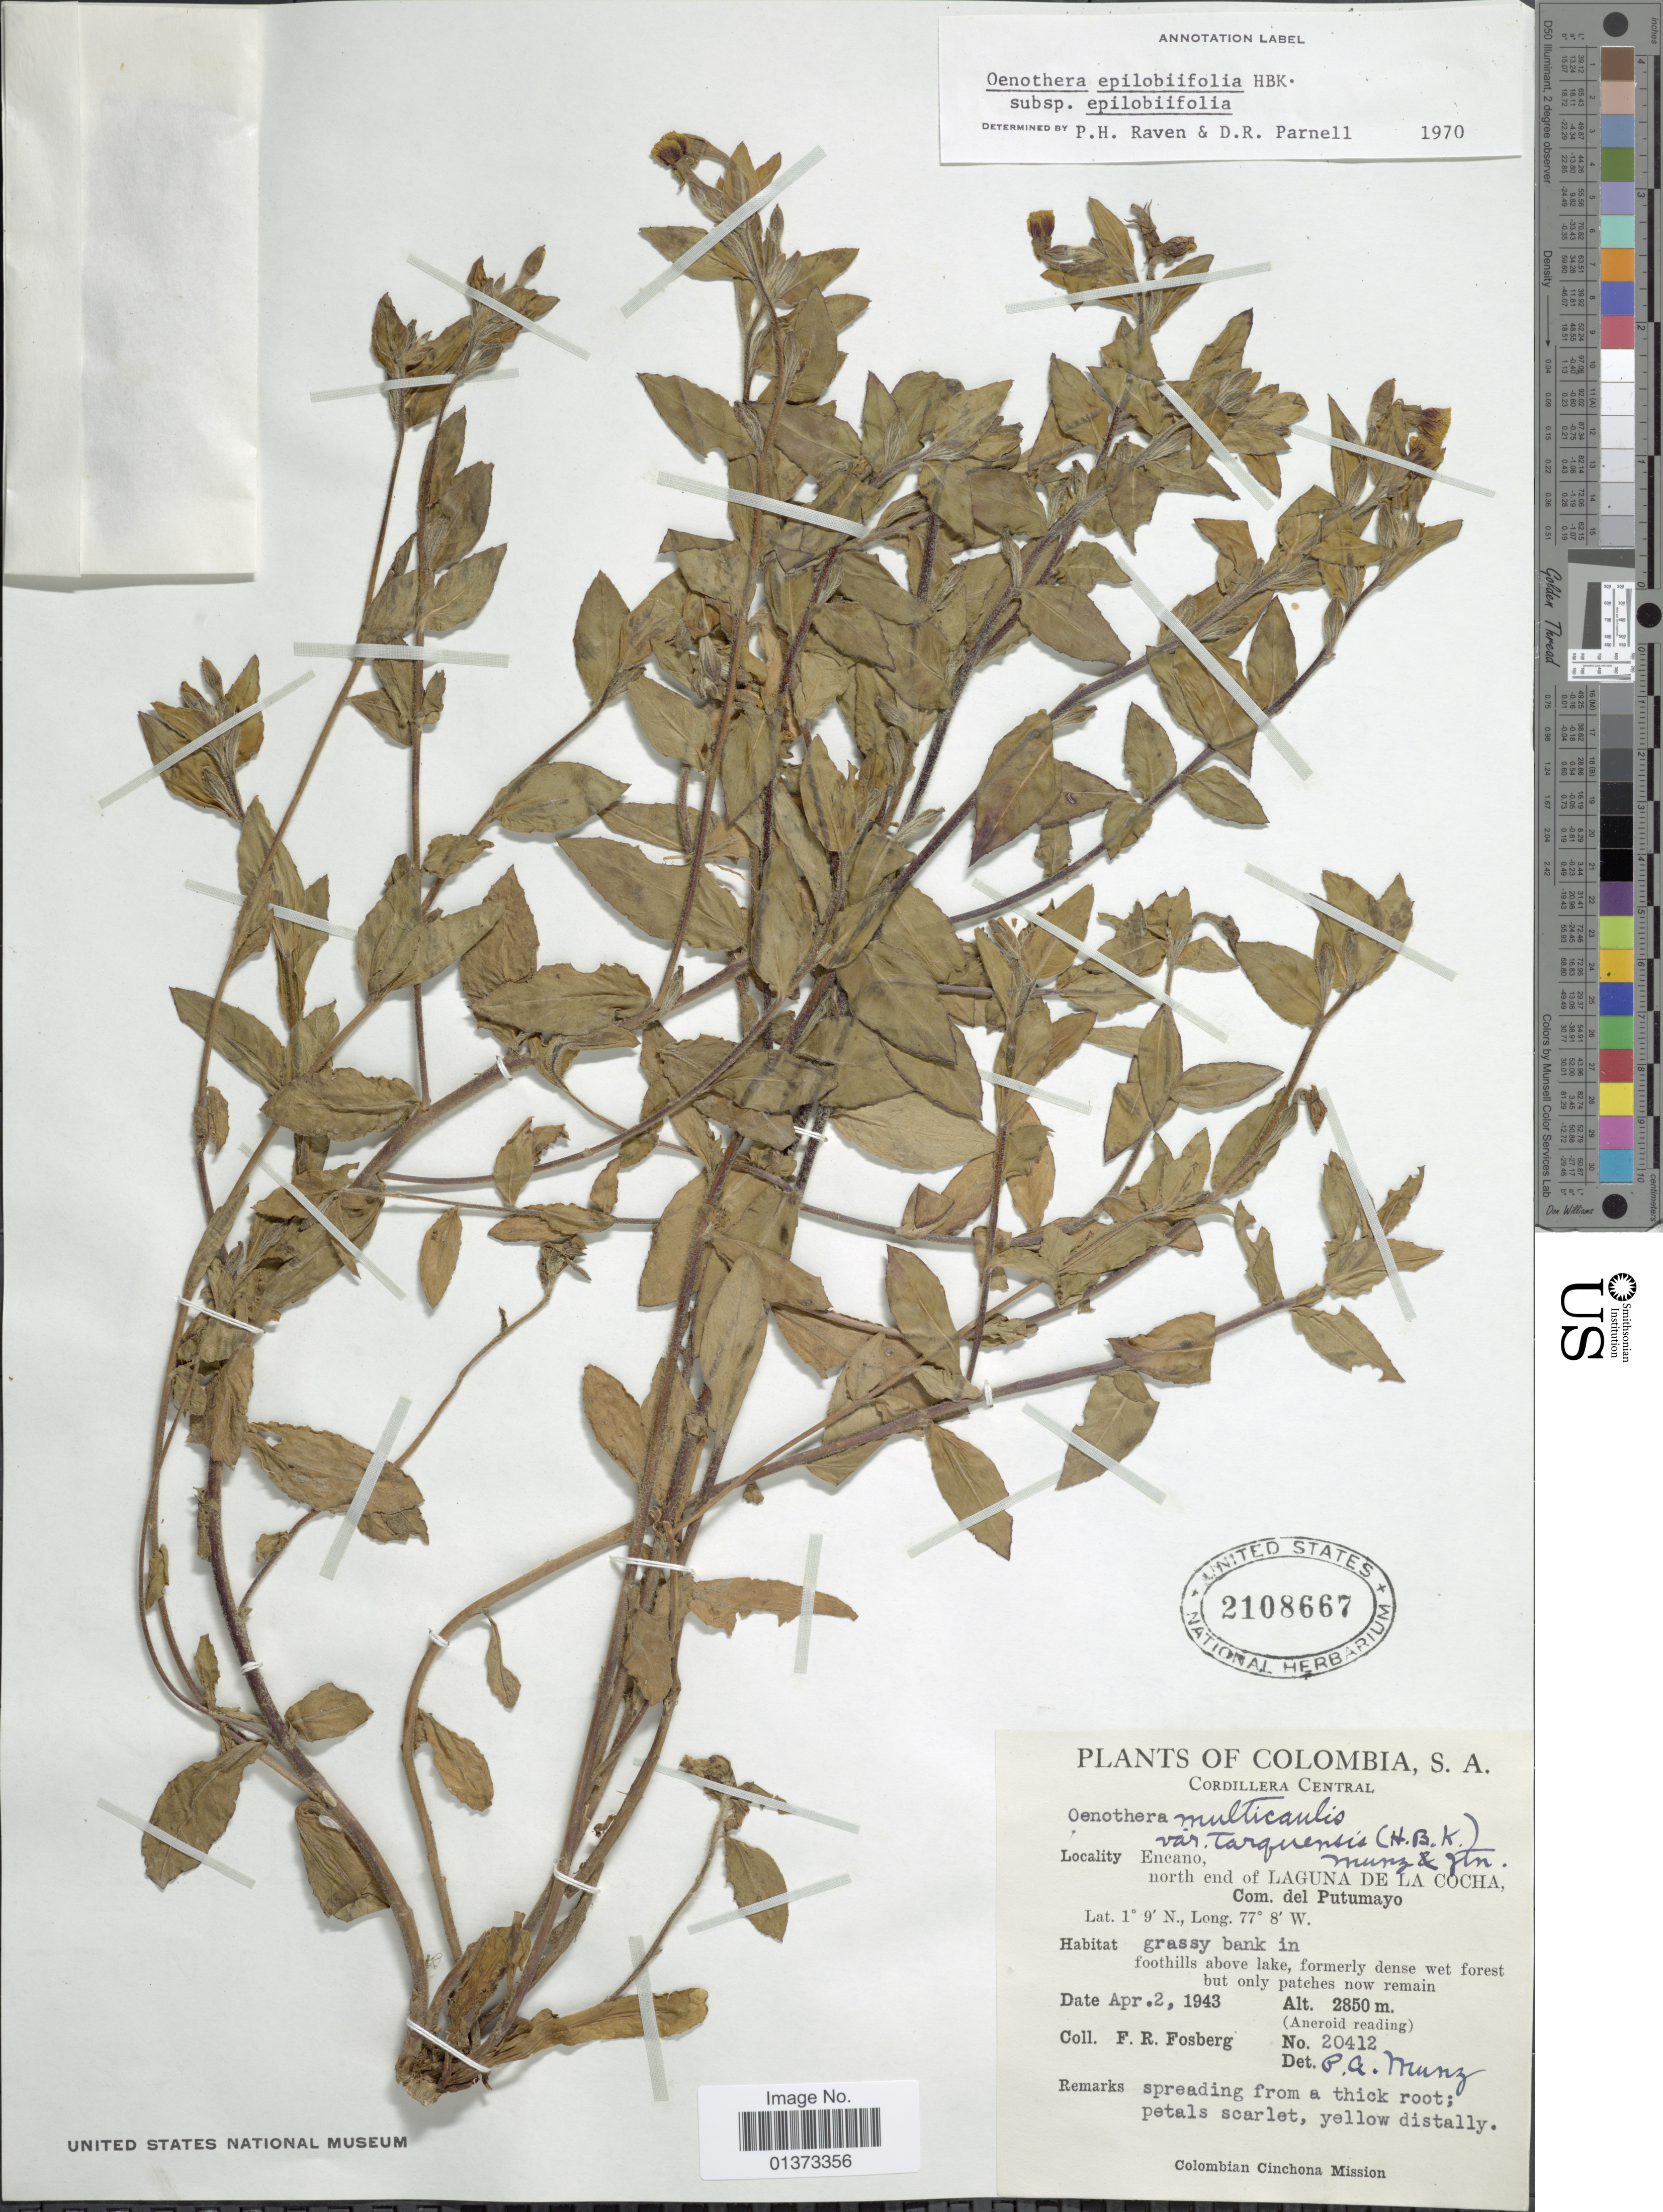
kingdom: Plantae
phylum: Tracheophyta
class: Magnoliopsida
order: Myrtales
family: Onagraceae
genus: Oenothera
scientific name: Oenothera epilobiifolia subsp. epilobiifolia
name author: Kunth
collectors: F. R. Fosberg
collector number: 20412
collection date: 1943-04-02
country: Colombia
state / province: Putumayo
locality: Encano, north end of Laguna De la Cocha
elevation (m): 2850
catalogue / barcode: US 2108667